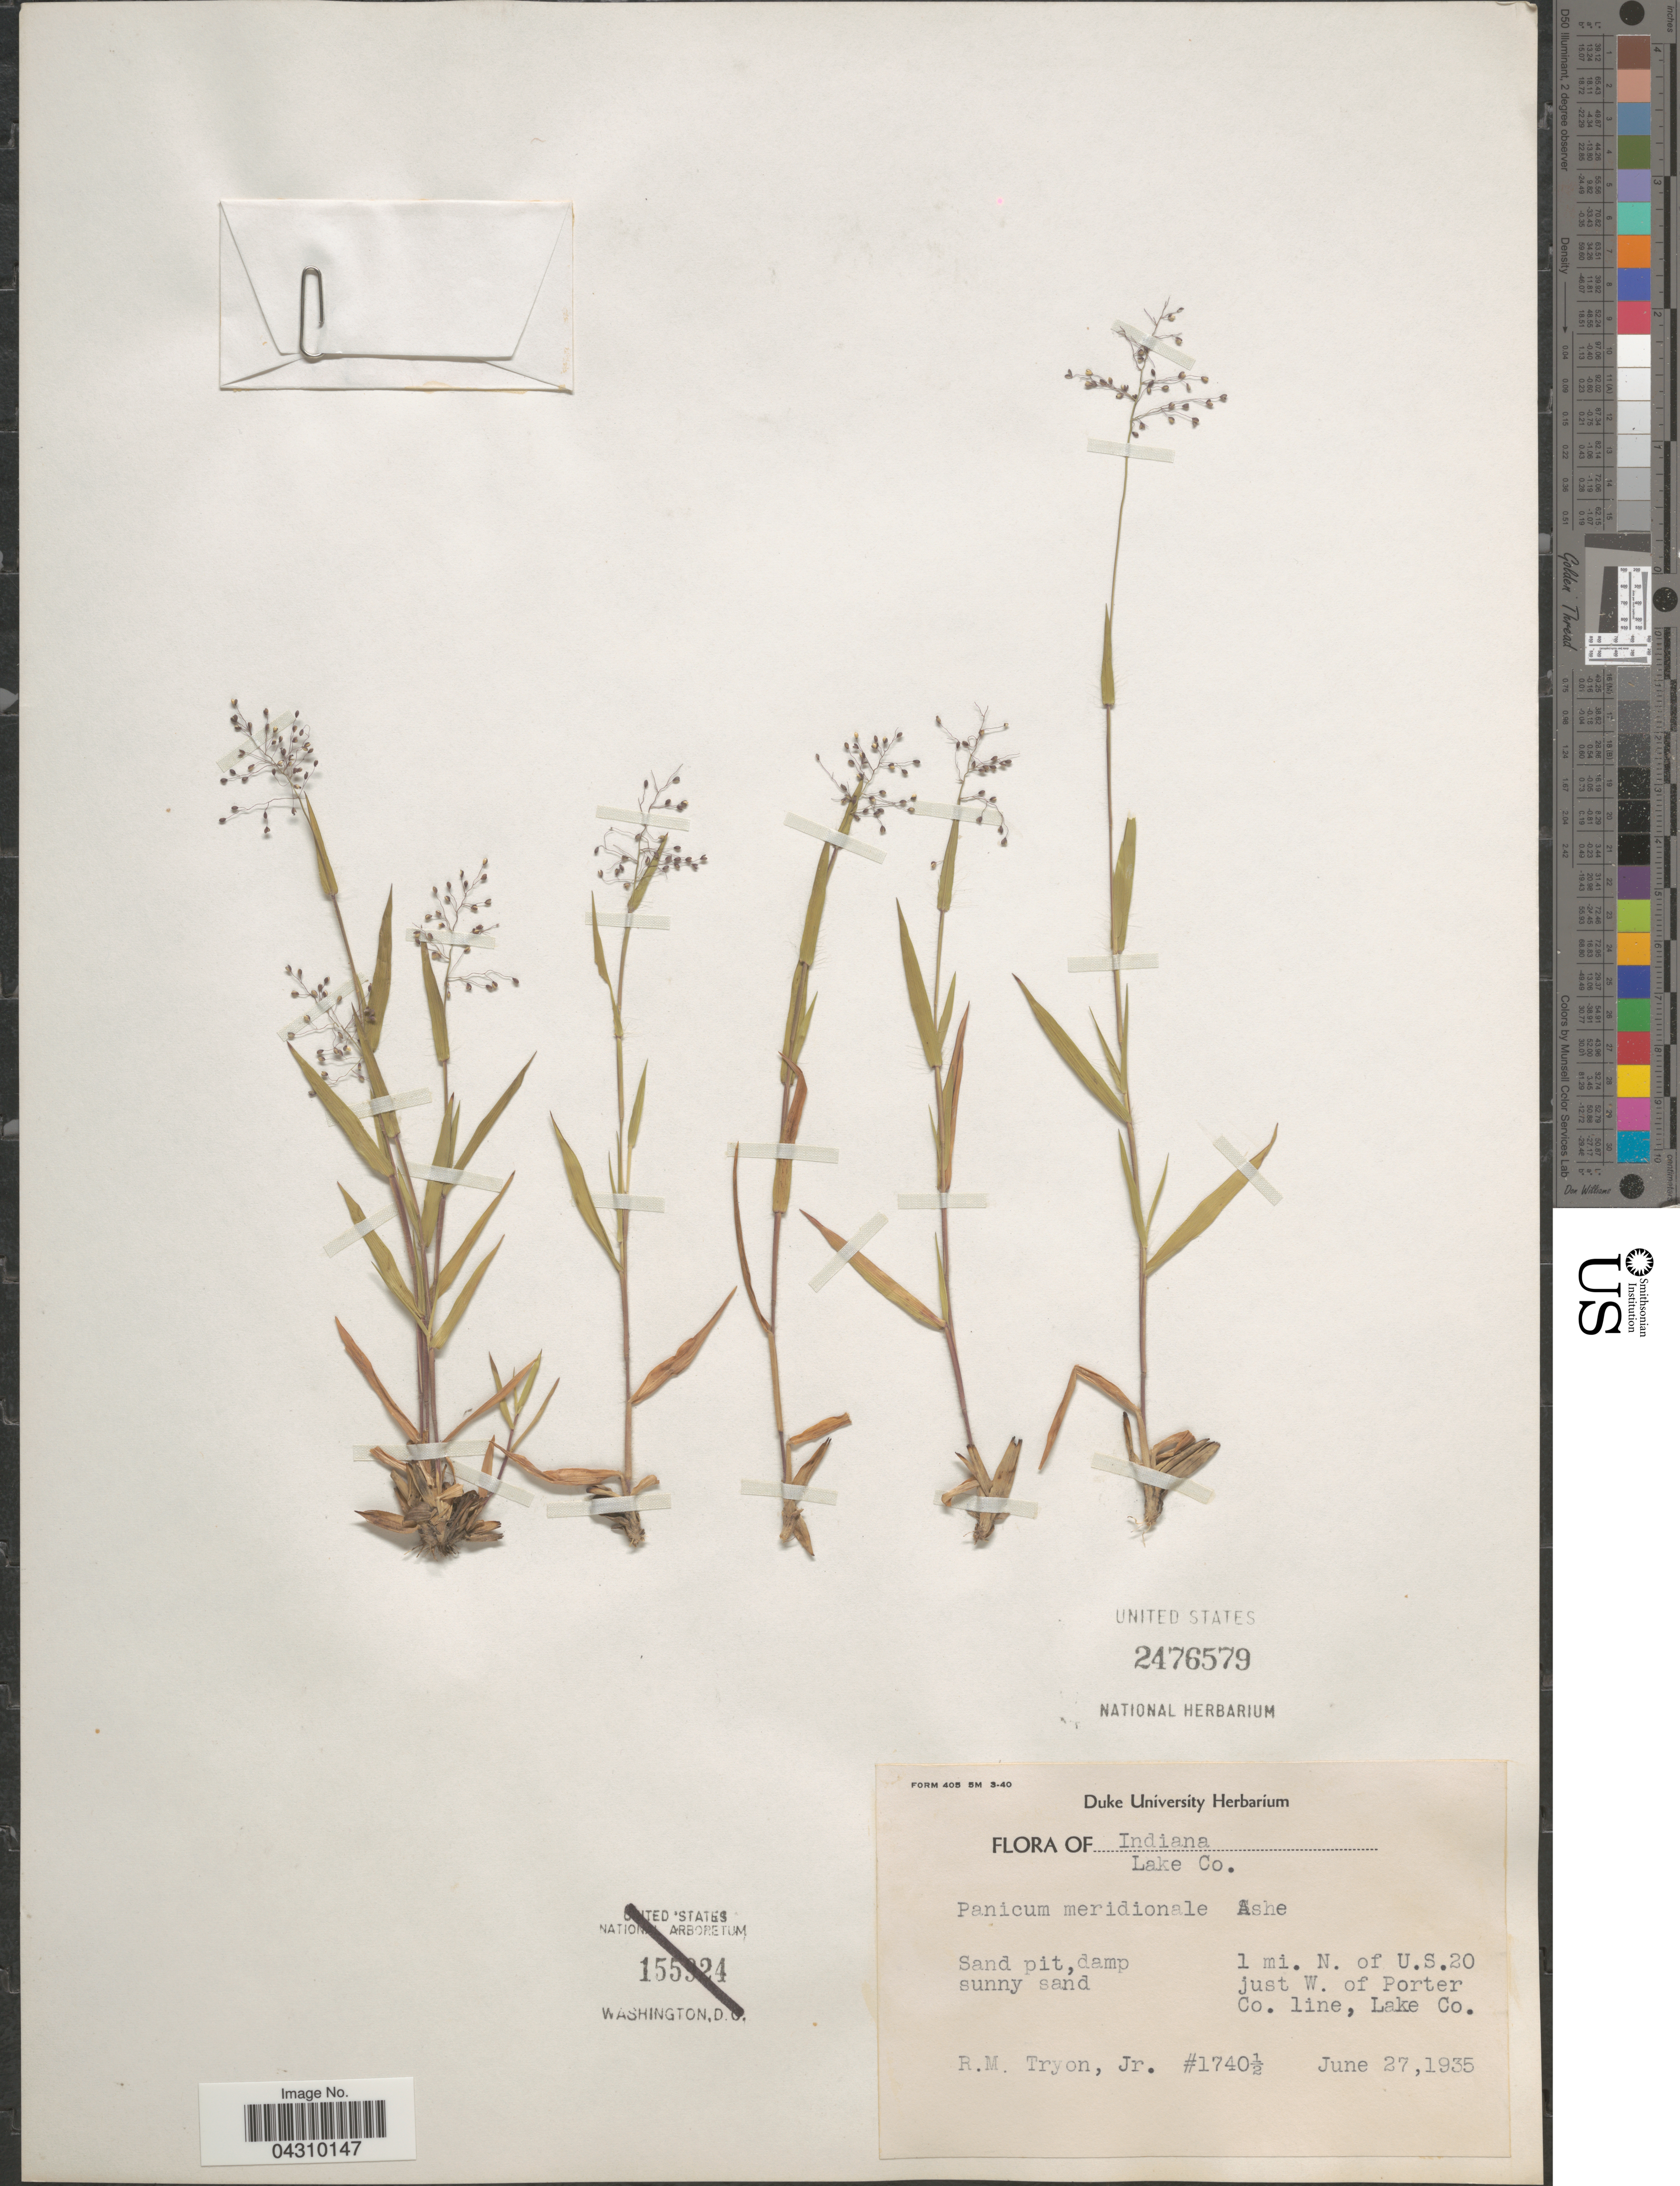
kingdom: Plantae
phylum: Tracheophyta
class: Liliopsida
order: Poales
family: Poaceae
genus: Dichanthelium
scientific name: Dichanthelium acuminatum var. acuminatum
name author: (Sw.) Gould & C.A. Clark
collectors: R. Tryon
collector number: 1740½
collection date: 1935-06-27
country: United States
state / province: Indiana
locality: Lake Co. 1 mi. N. of U. S. 20 just W. of Porter Co. line, Lake Co.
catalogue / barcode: US 2476579